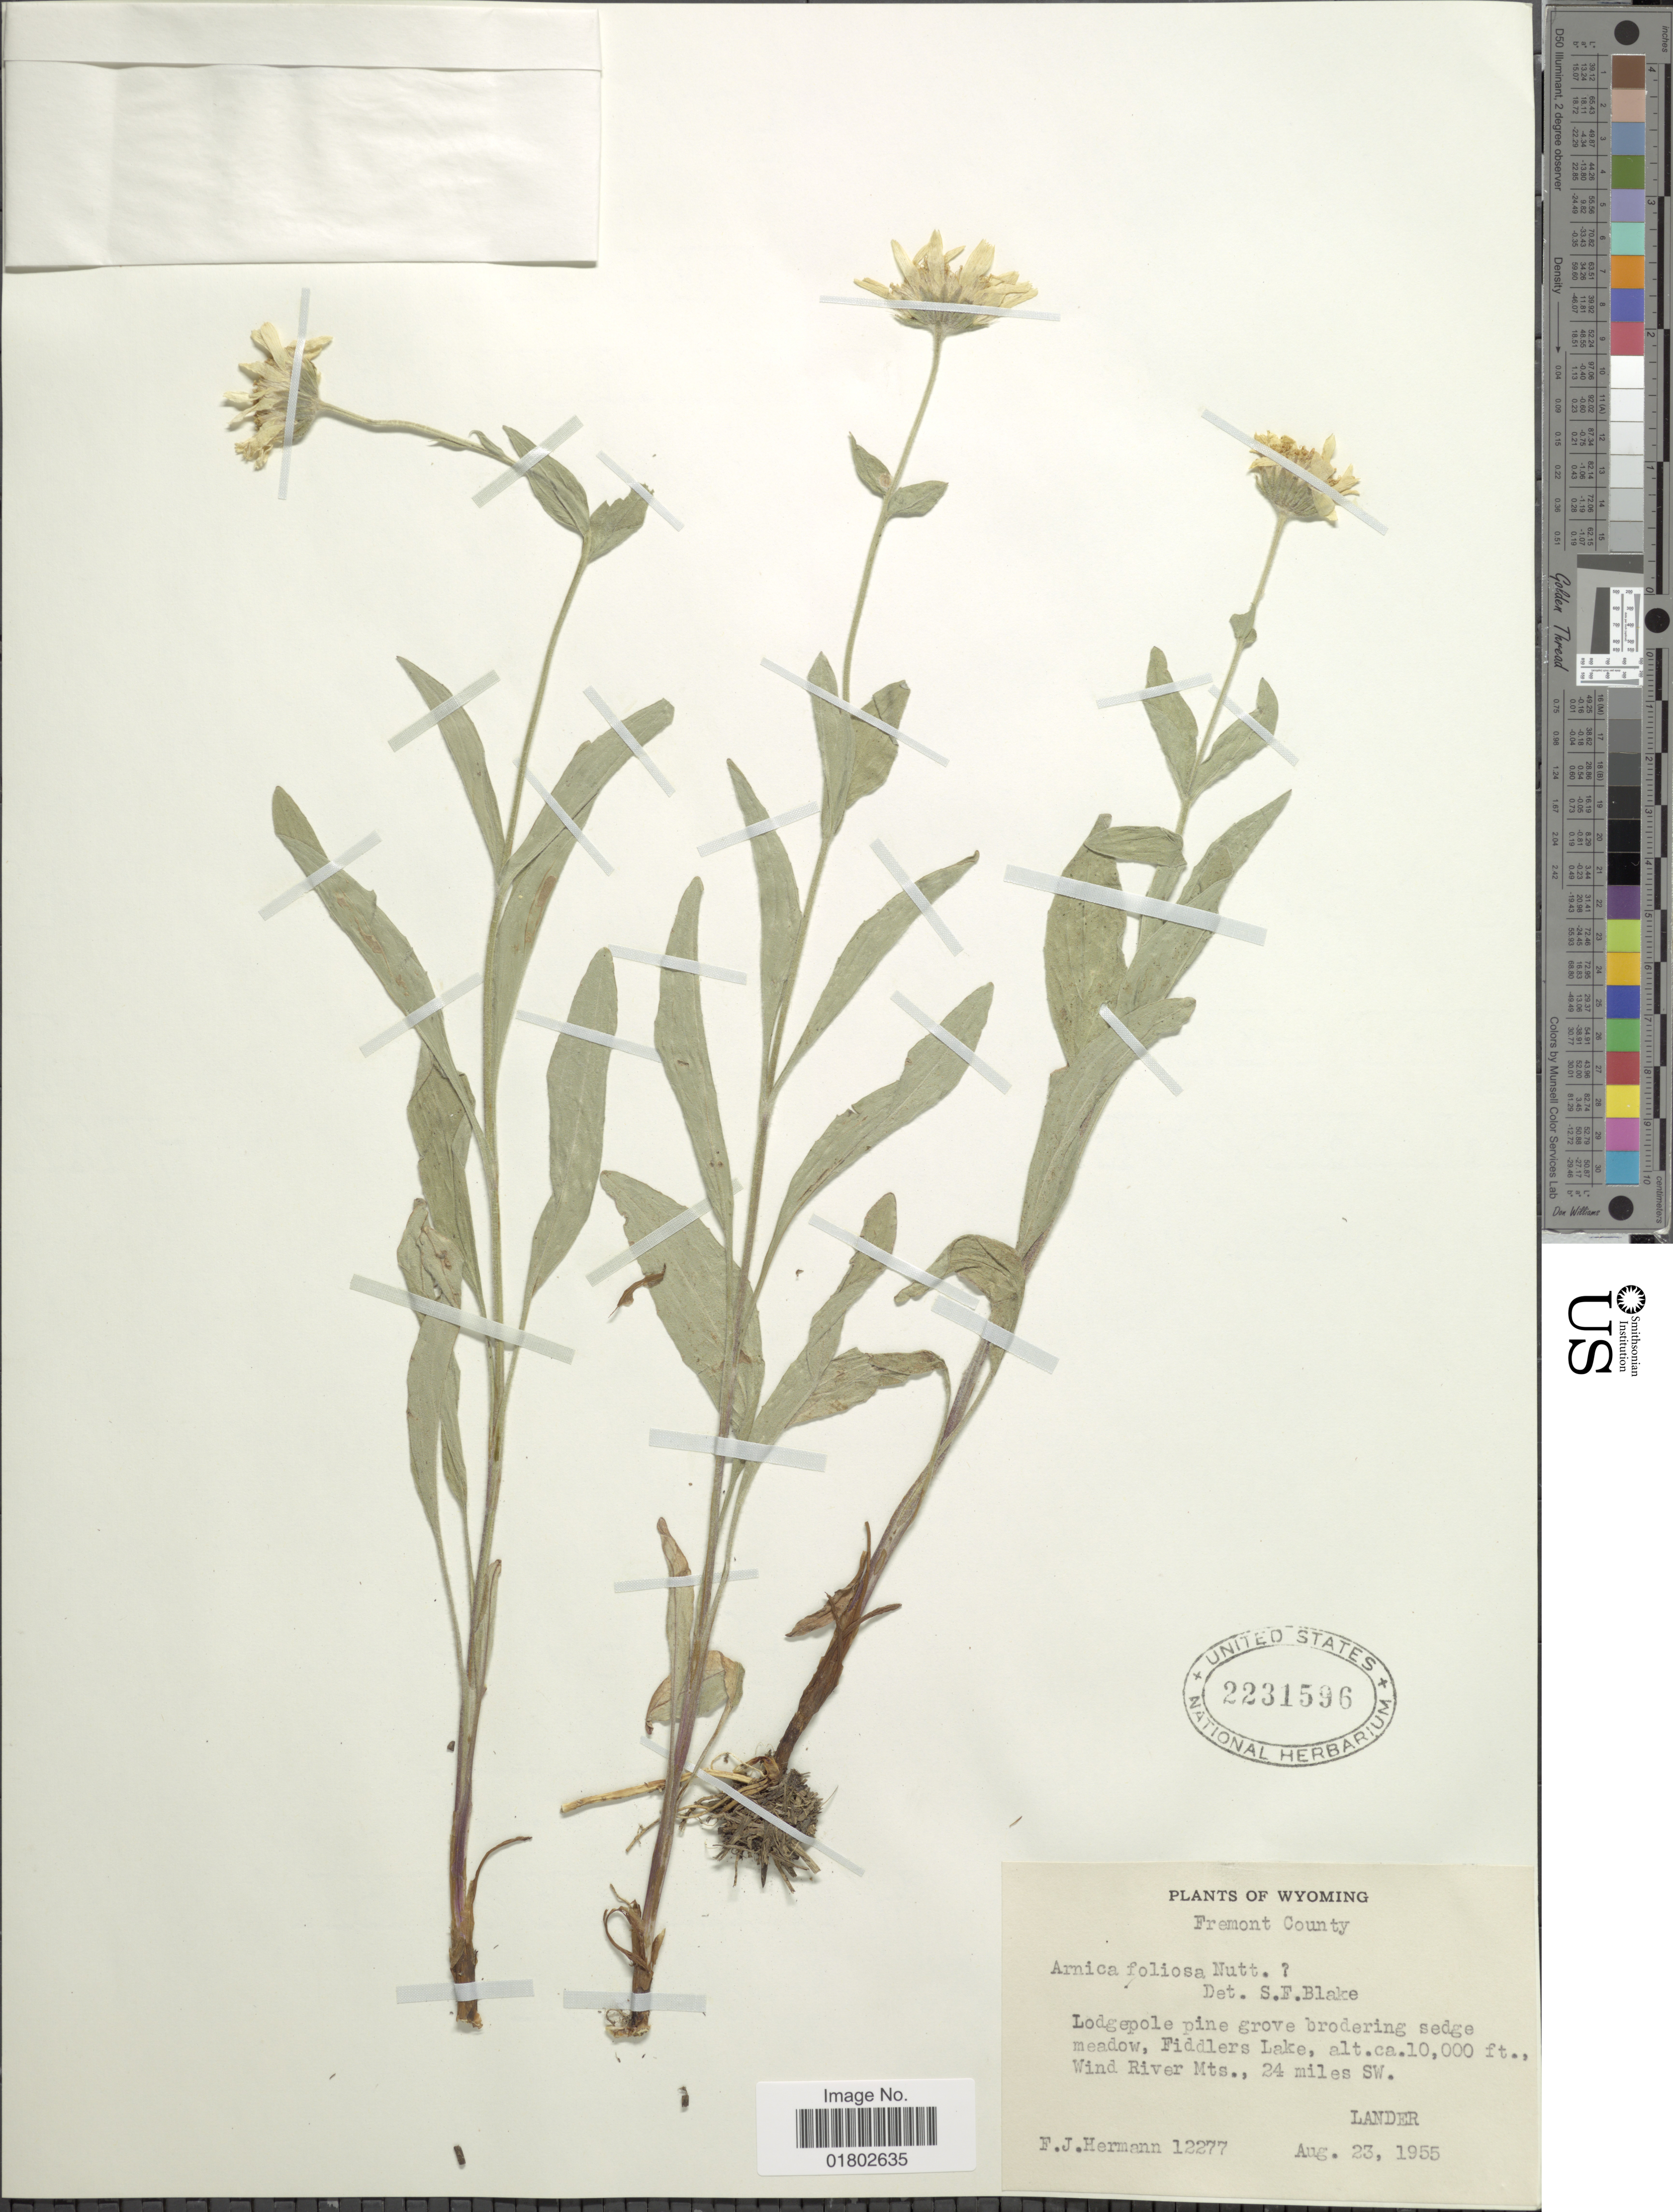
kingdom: Plantae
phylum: Tracheophyta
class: Magnoliopsida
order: Asterales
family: Asteraceae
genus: Arnica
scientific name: Arnica chamissonis subsp. foliosa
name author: (Nutt.) Maguire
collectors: F. J. Hermann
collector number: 12277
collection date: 1955-08-23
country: United States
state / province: Wyoming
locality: Fremont County, Fiddlers Lake, Wind River Mts., 24 miles SW., Lander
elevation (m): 3048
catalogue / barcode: US 2231596